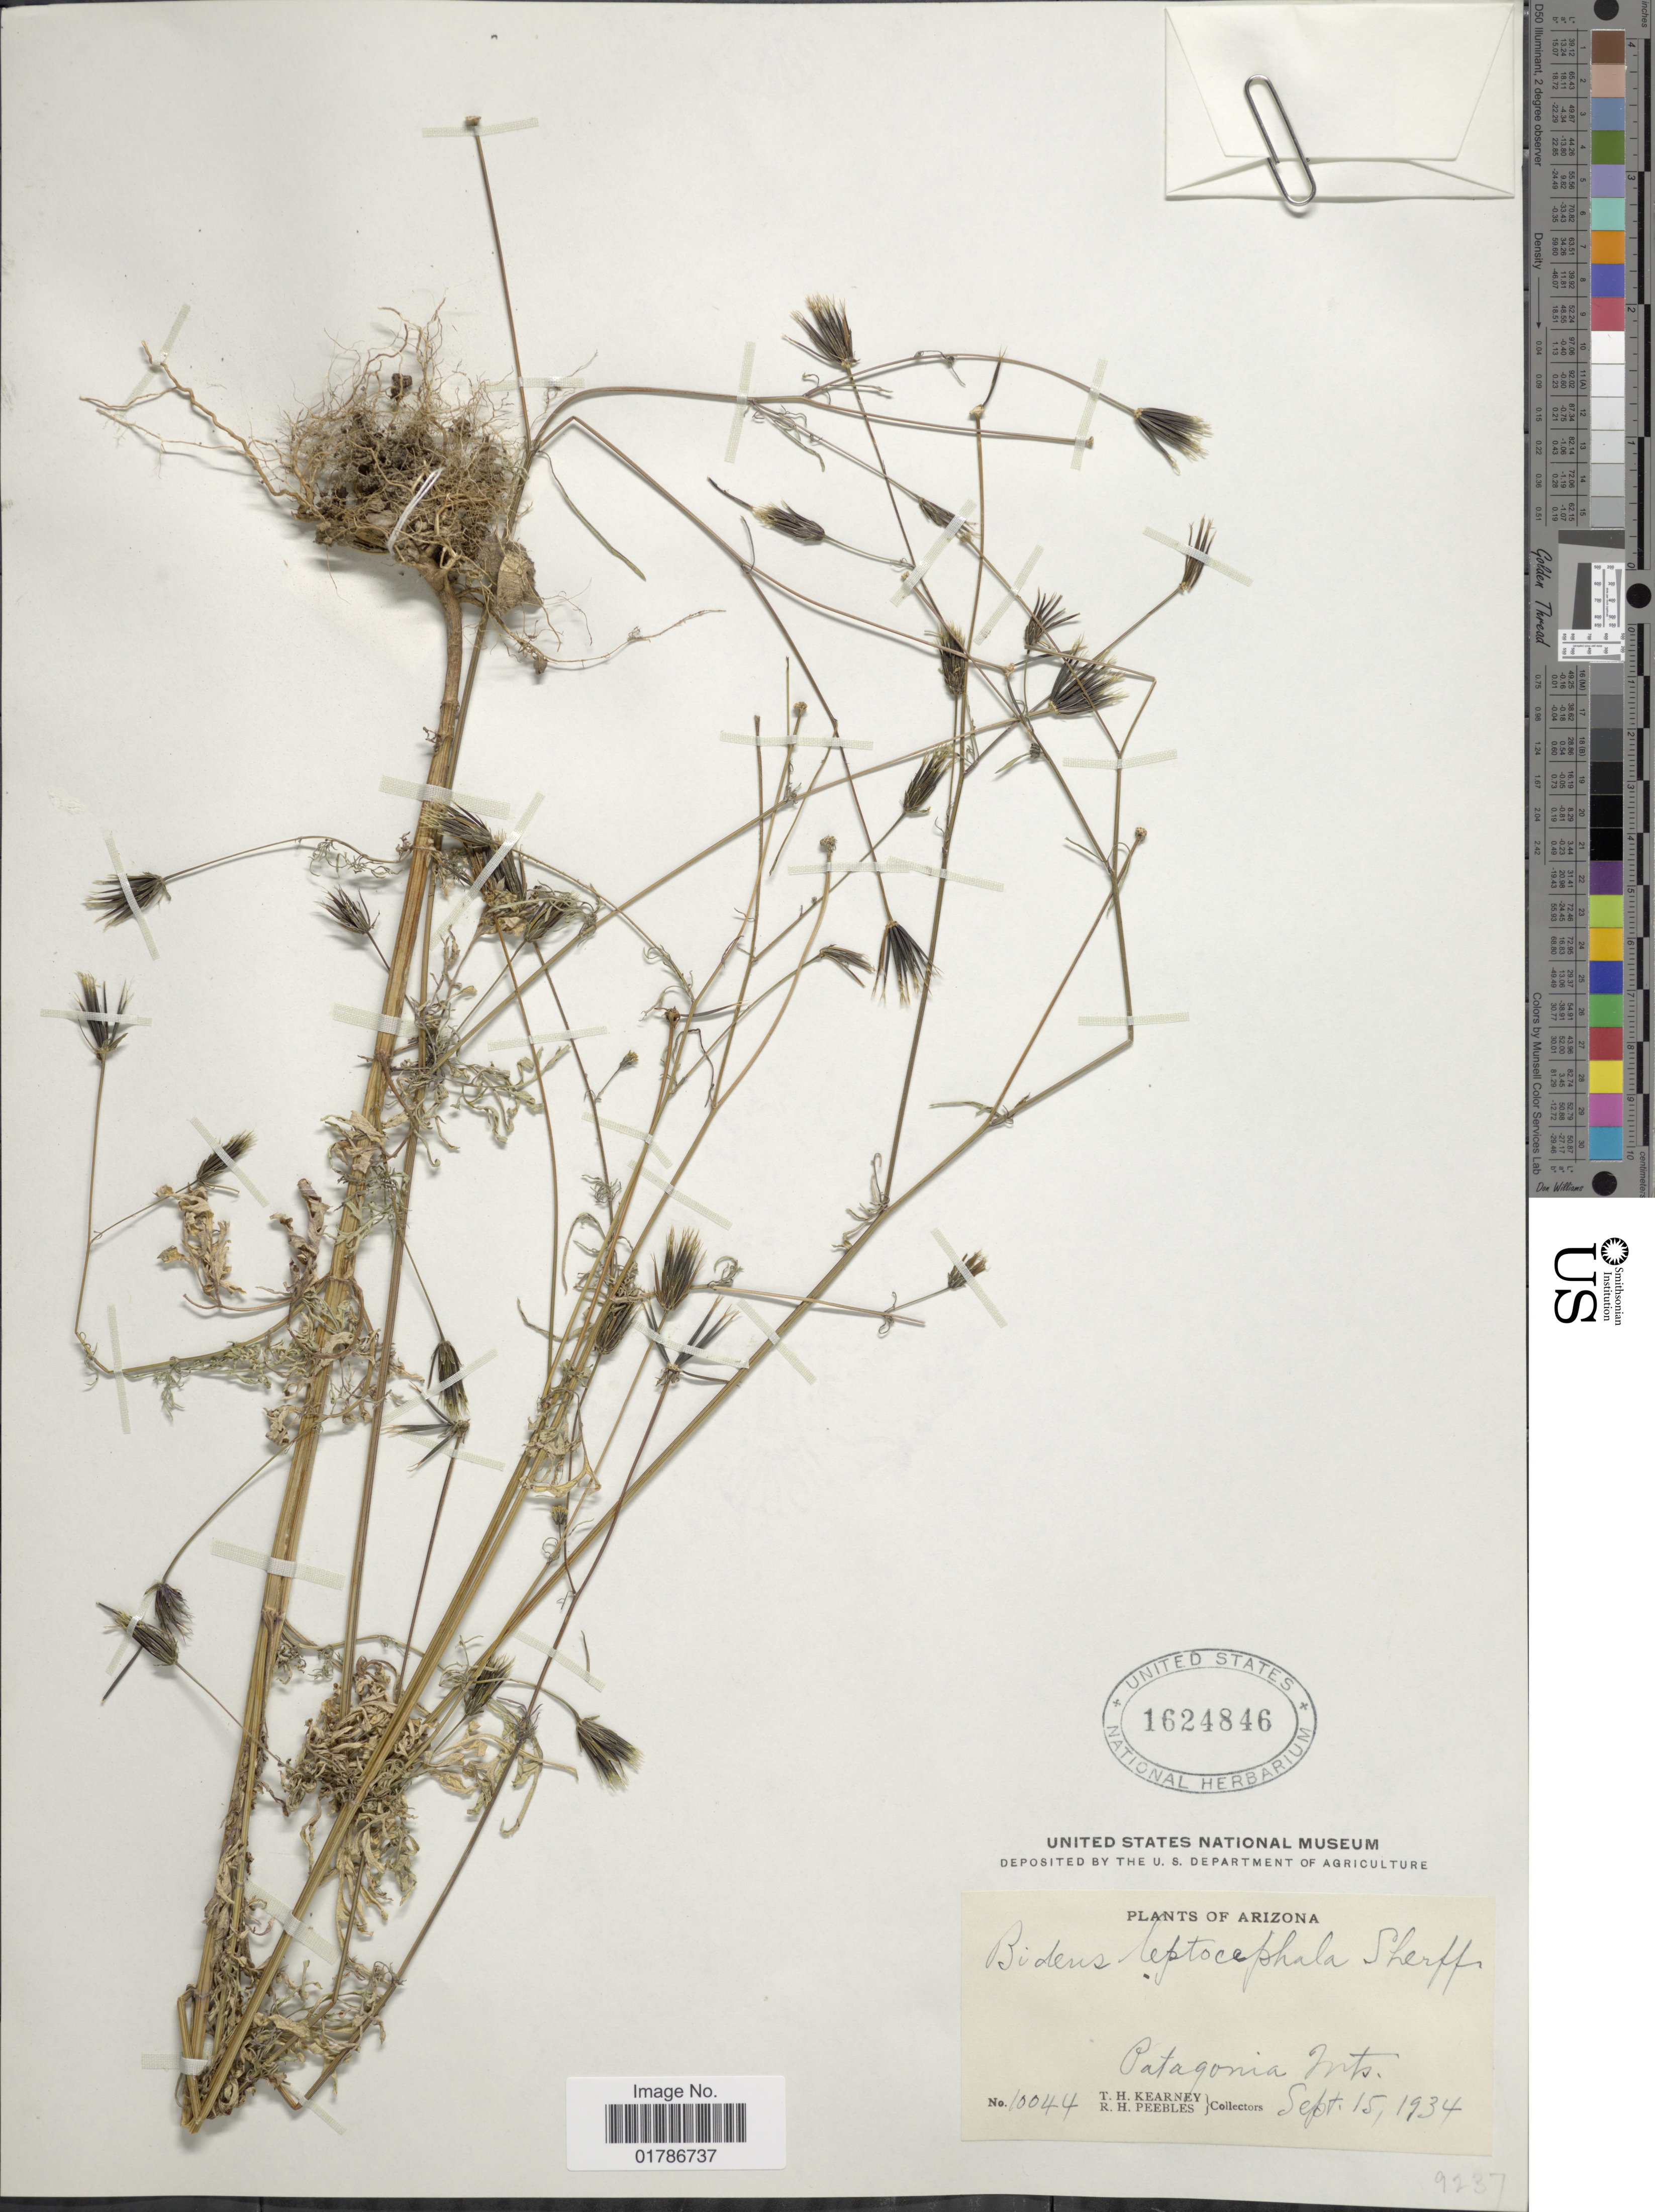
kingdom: Plantae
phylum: Tracheophyta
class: Magnoliopsida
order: Asterales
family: Asteraceae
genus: Bidens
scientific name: Bidens leptocephala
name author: Sherff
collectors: T. H. Kearney & R. H. Peebles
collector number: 10044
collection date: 1934-09-15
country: United States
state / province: Arizona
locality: Patagonia mts.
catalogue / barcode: US 1624846